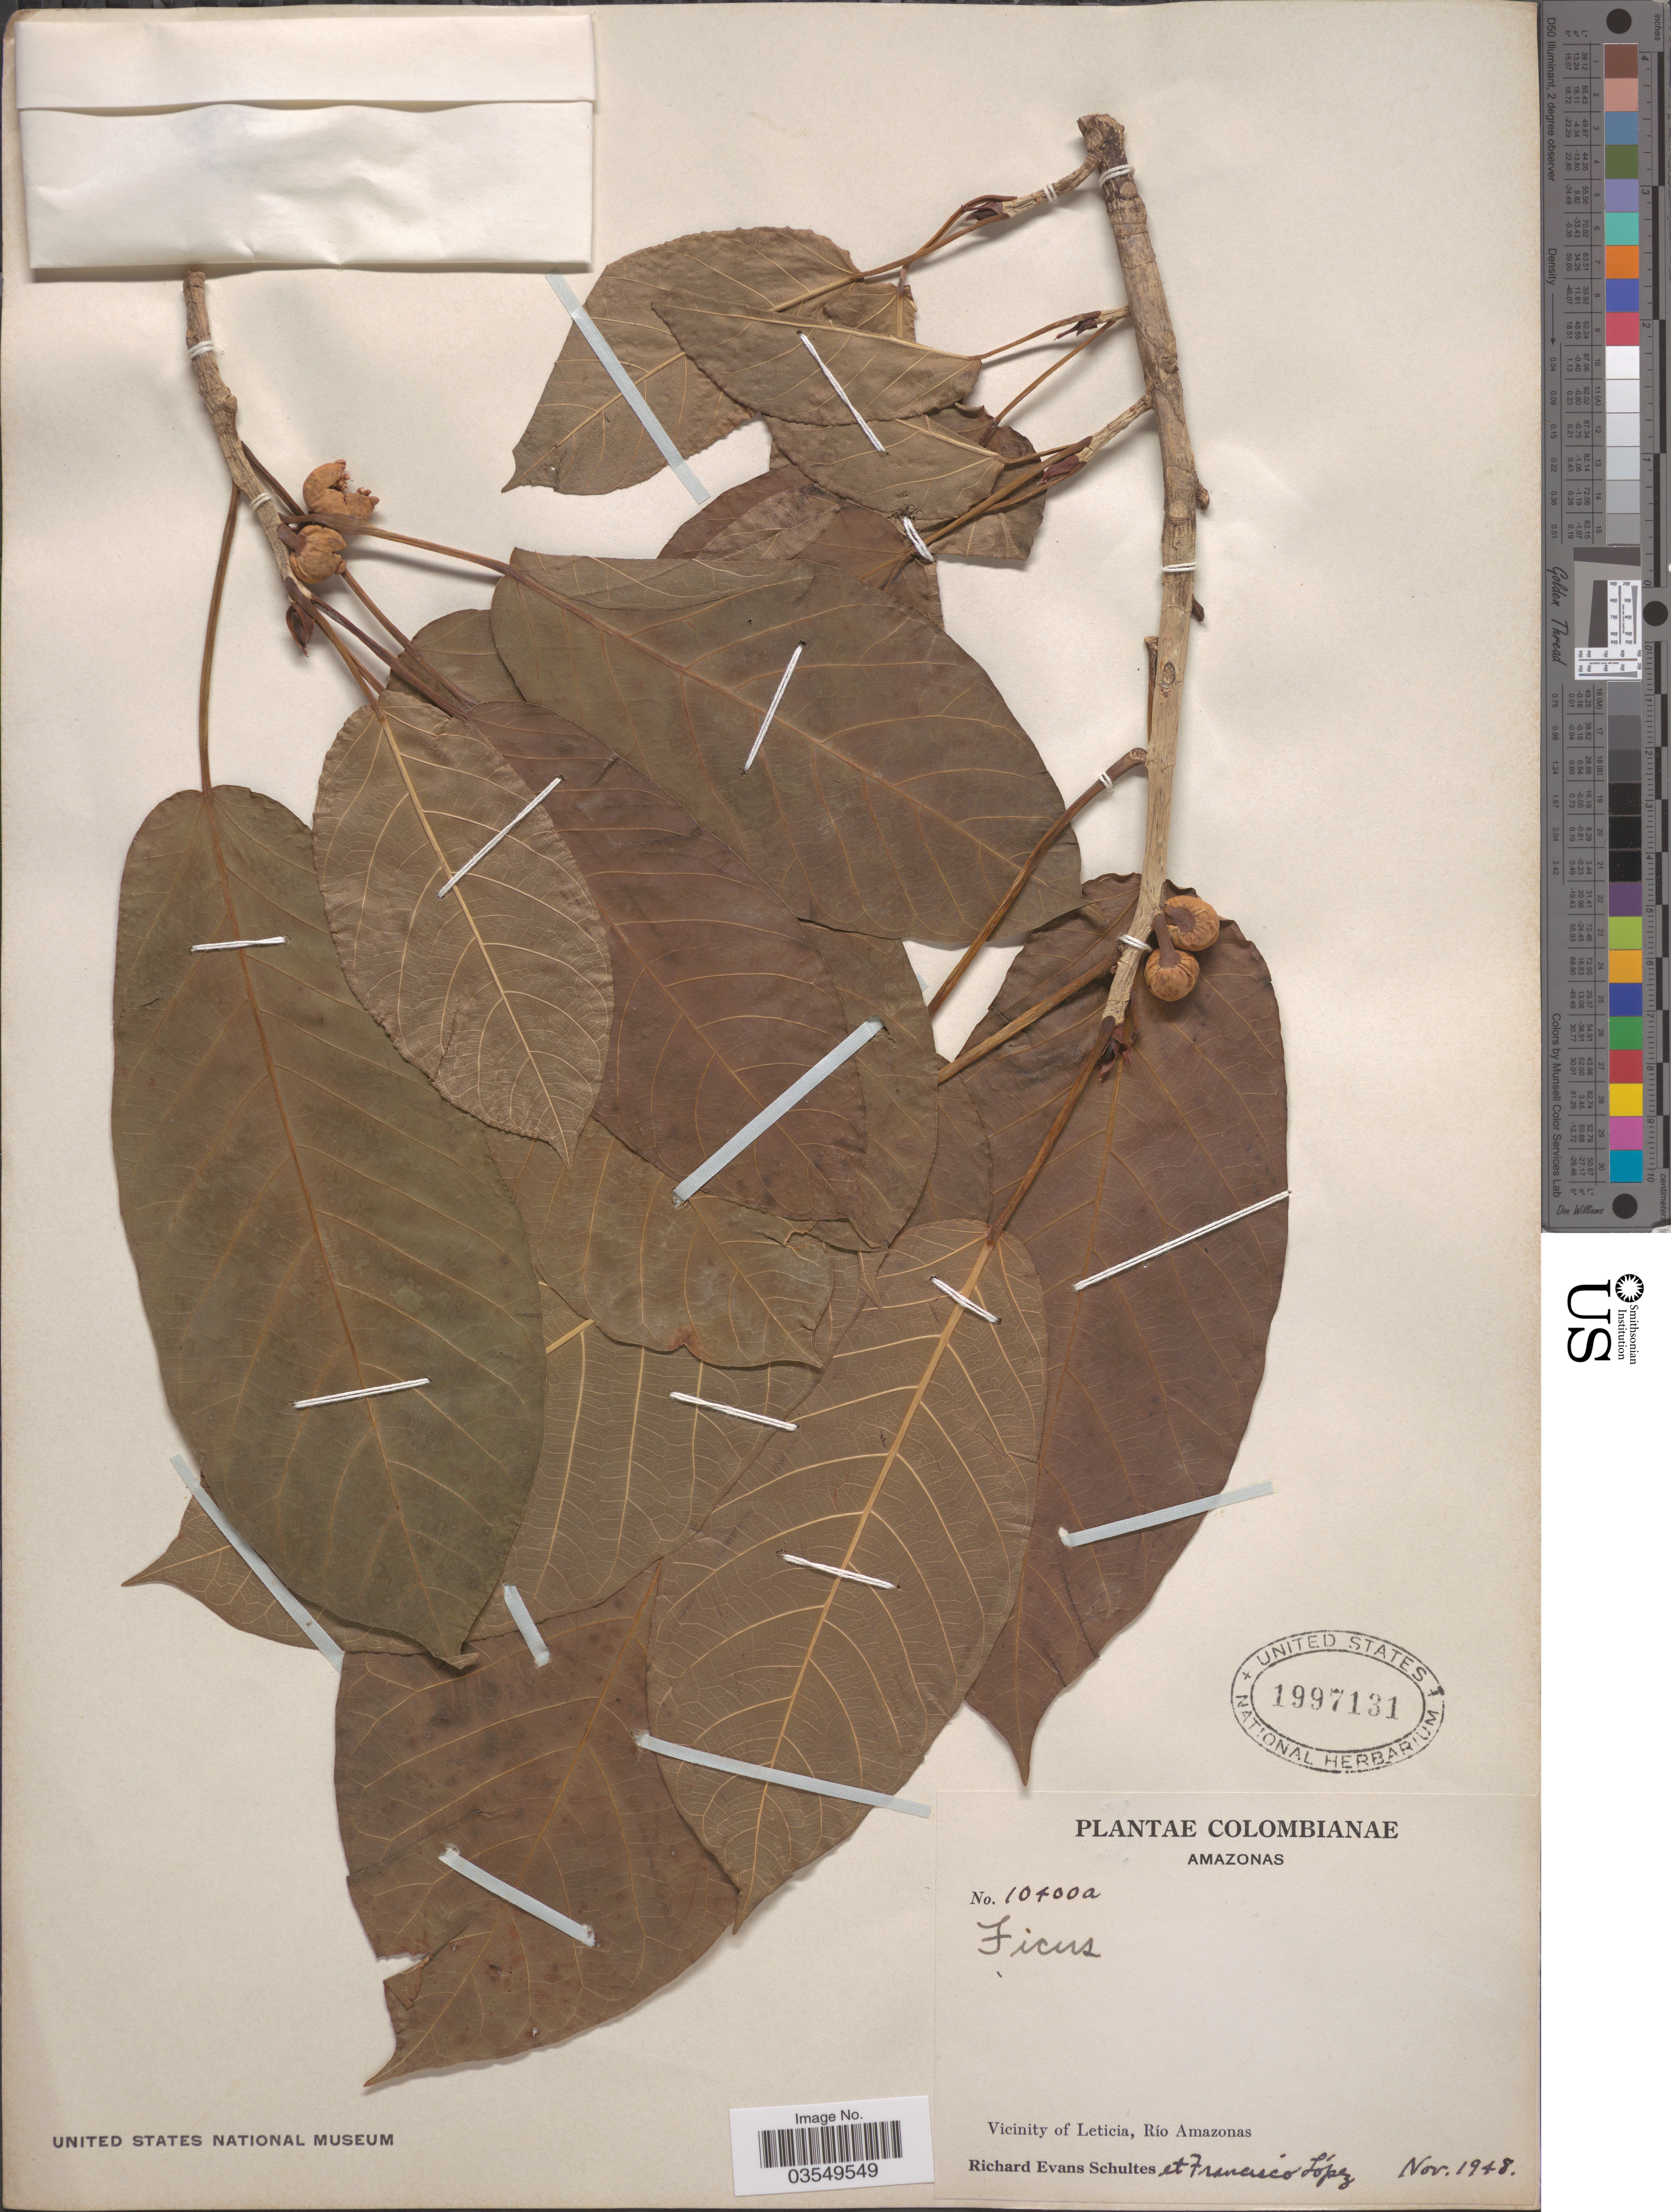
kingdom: Plantae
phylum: Tracheophyta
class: Magnoliopsida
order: Rosales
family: Moraceae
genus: Ficus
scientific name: Ficus sp.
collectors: R. E. Schultes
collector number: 10400a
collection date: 1948-11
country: Colombia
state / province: Amazônas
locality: Vicinity of Leticia, Río Amazonas.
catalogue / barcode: US 1997131